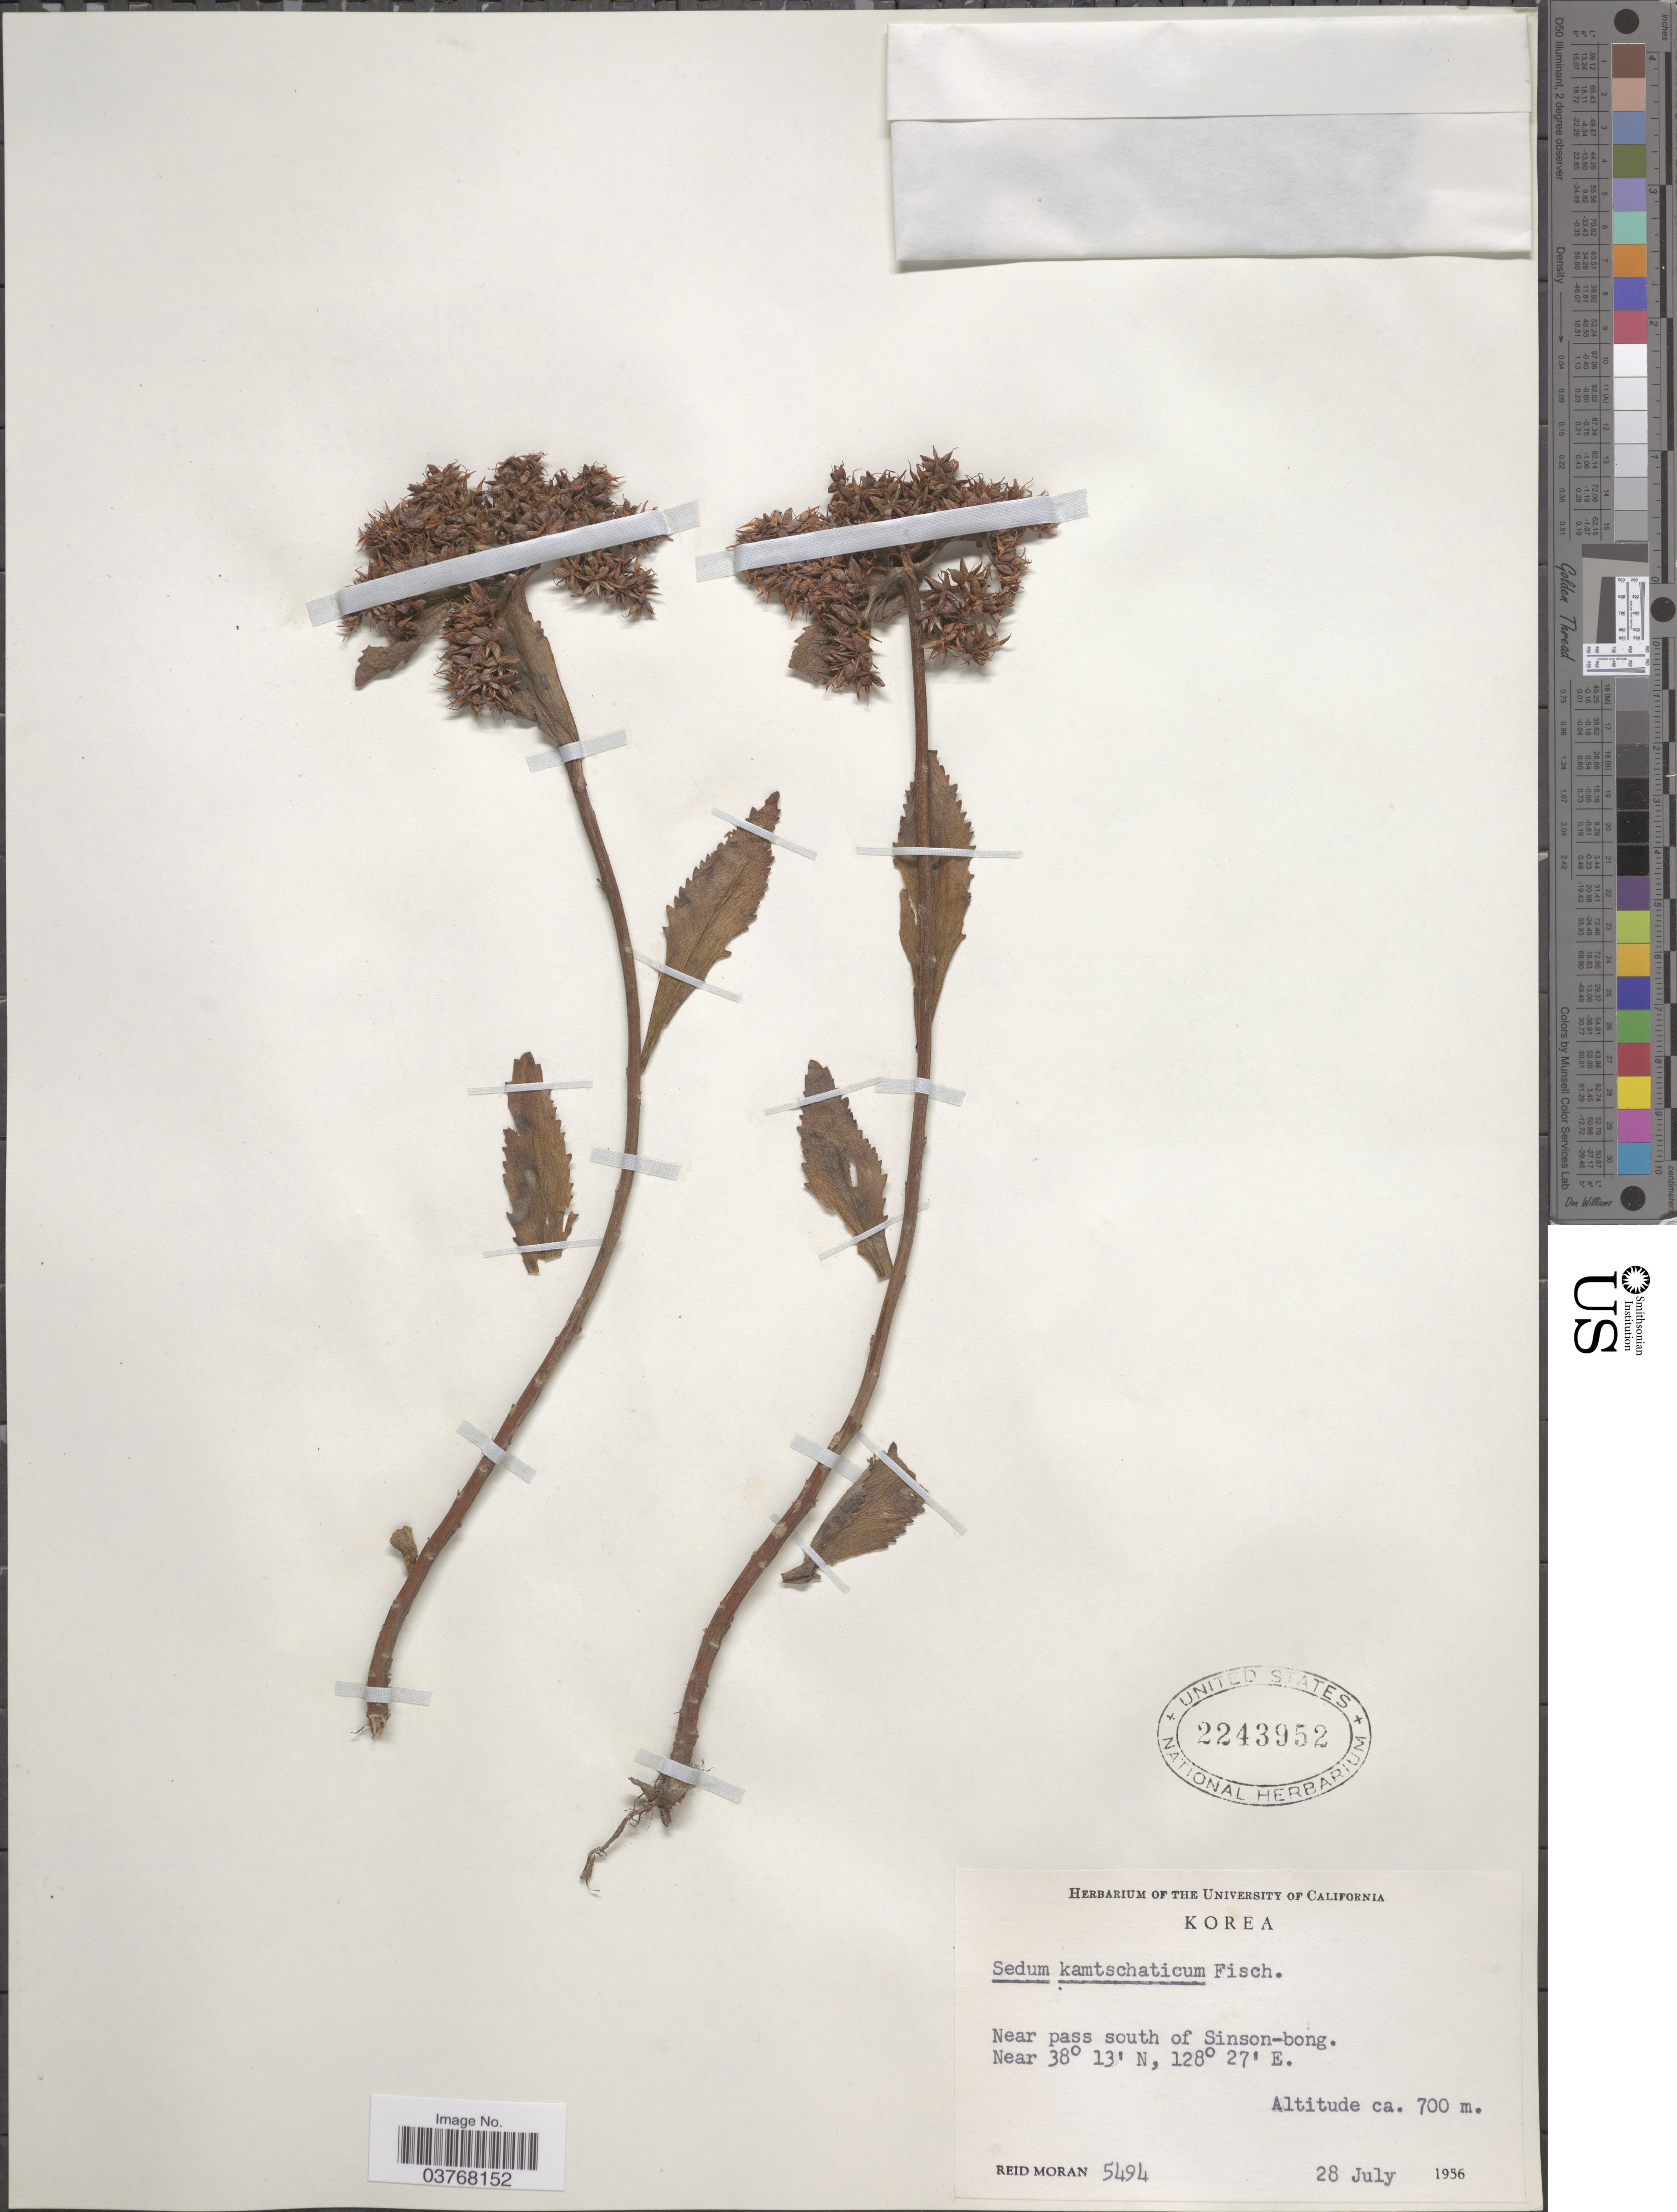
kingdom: Plantae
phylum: Tracheophyta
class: Magnoliopsida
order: Saxifragales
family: Crassulaceae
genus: Sedum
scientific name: Sedum kamtschaticum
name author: Fisch. & C.A. Mey.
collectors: R. V. Moran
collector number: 5494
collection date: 1956-07-28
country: South Korea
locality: Near pass south of Sinson-bong.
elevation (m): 700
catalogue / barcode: US 2243952